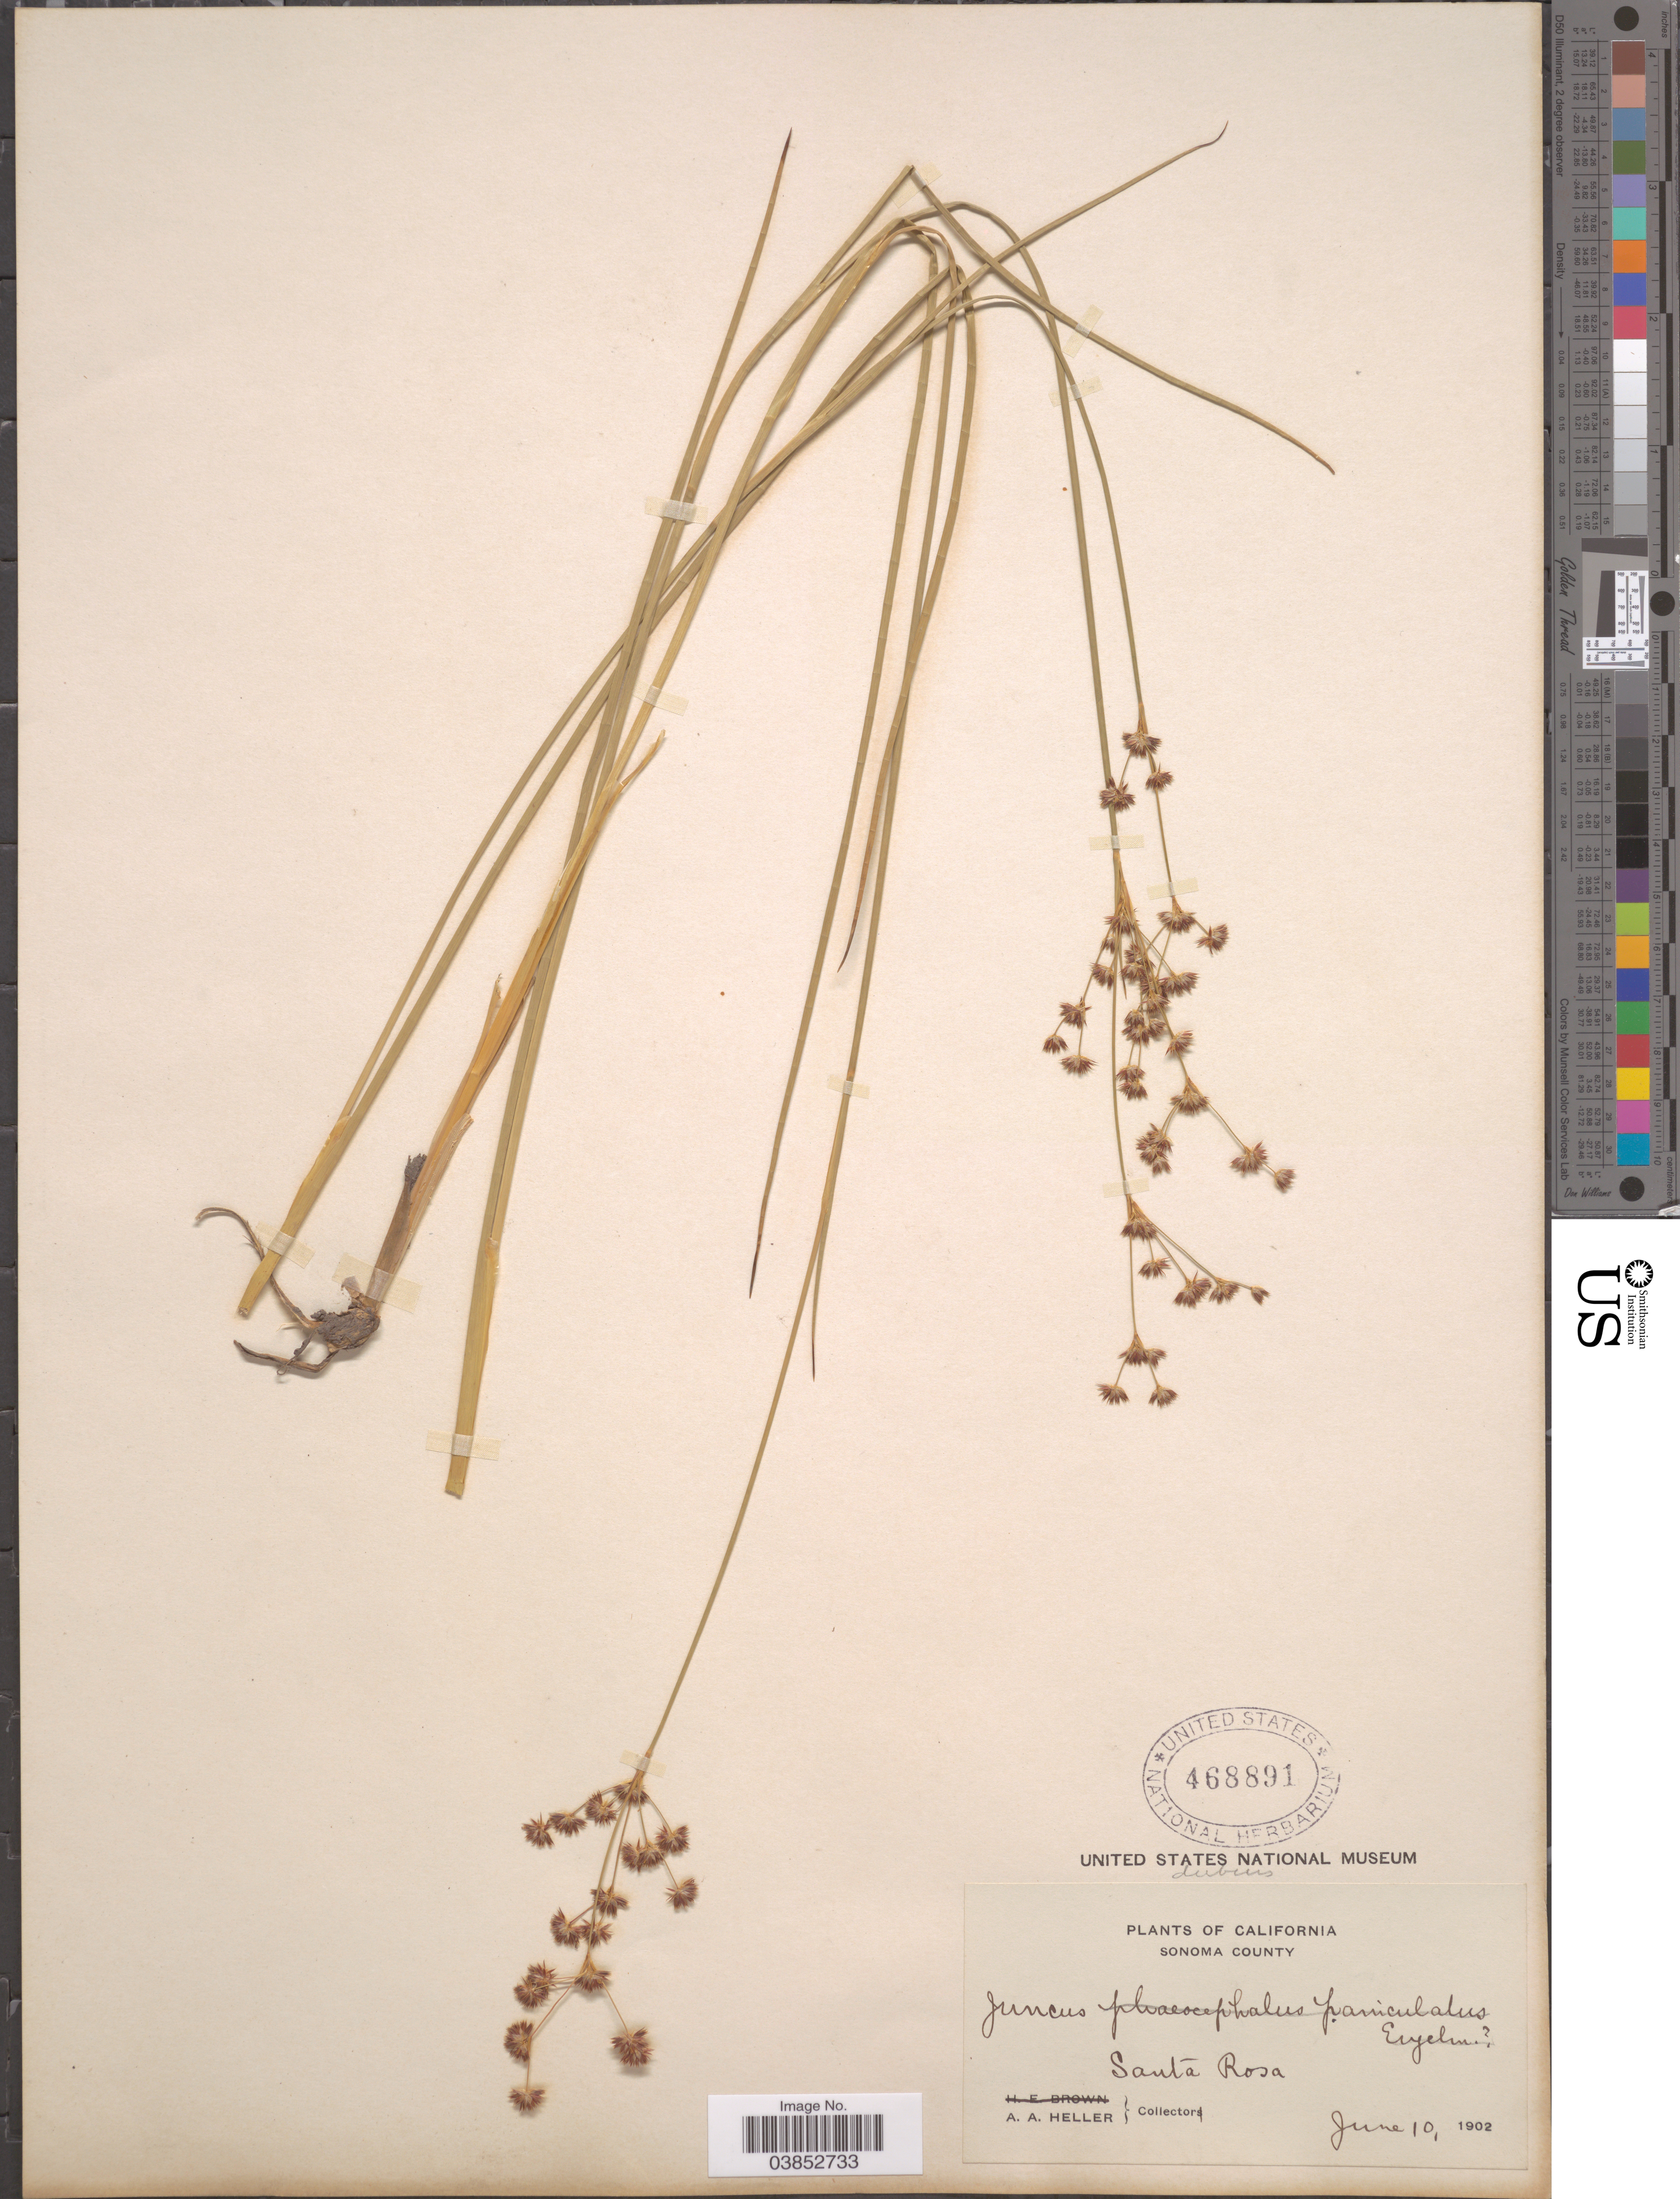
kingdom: Plantae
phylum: Tracheophyta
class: Liliopsida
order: Poales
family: Juncaceae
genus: Juncus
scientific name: Juncus dubius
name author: Engelm.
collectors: A. A. Heller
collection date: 1902-06-10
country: United States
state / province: California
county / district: Sonoma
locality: Sonoma County. Santa Rosa.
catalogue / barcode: US 468891